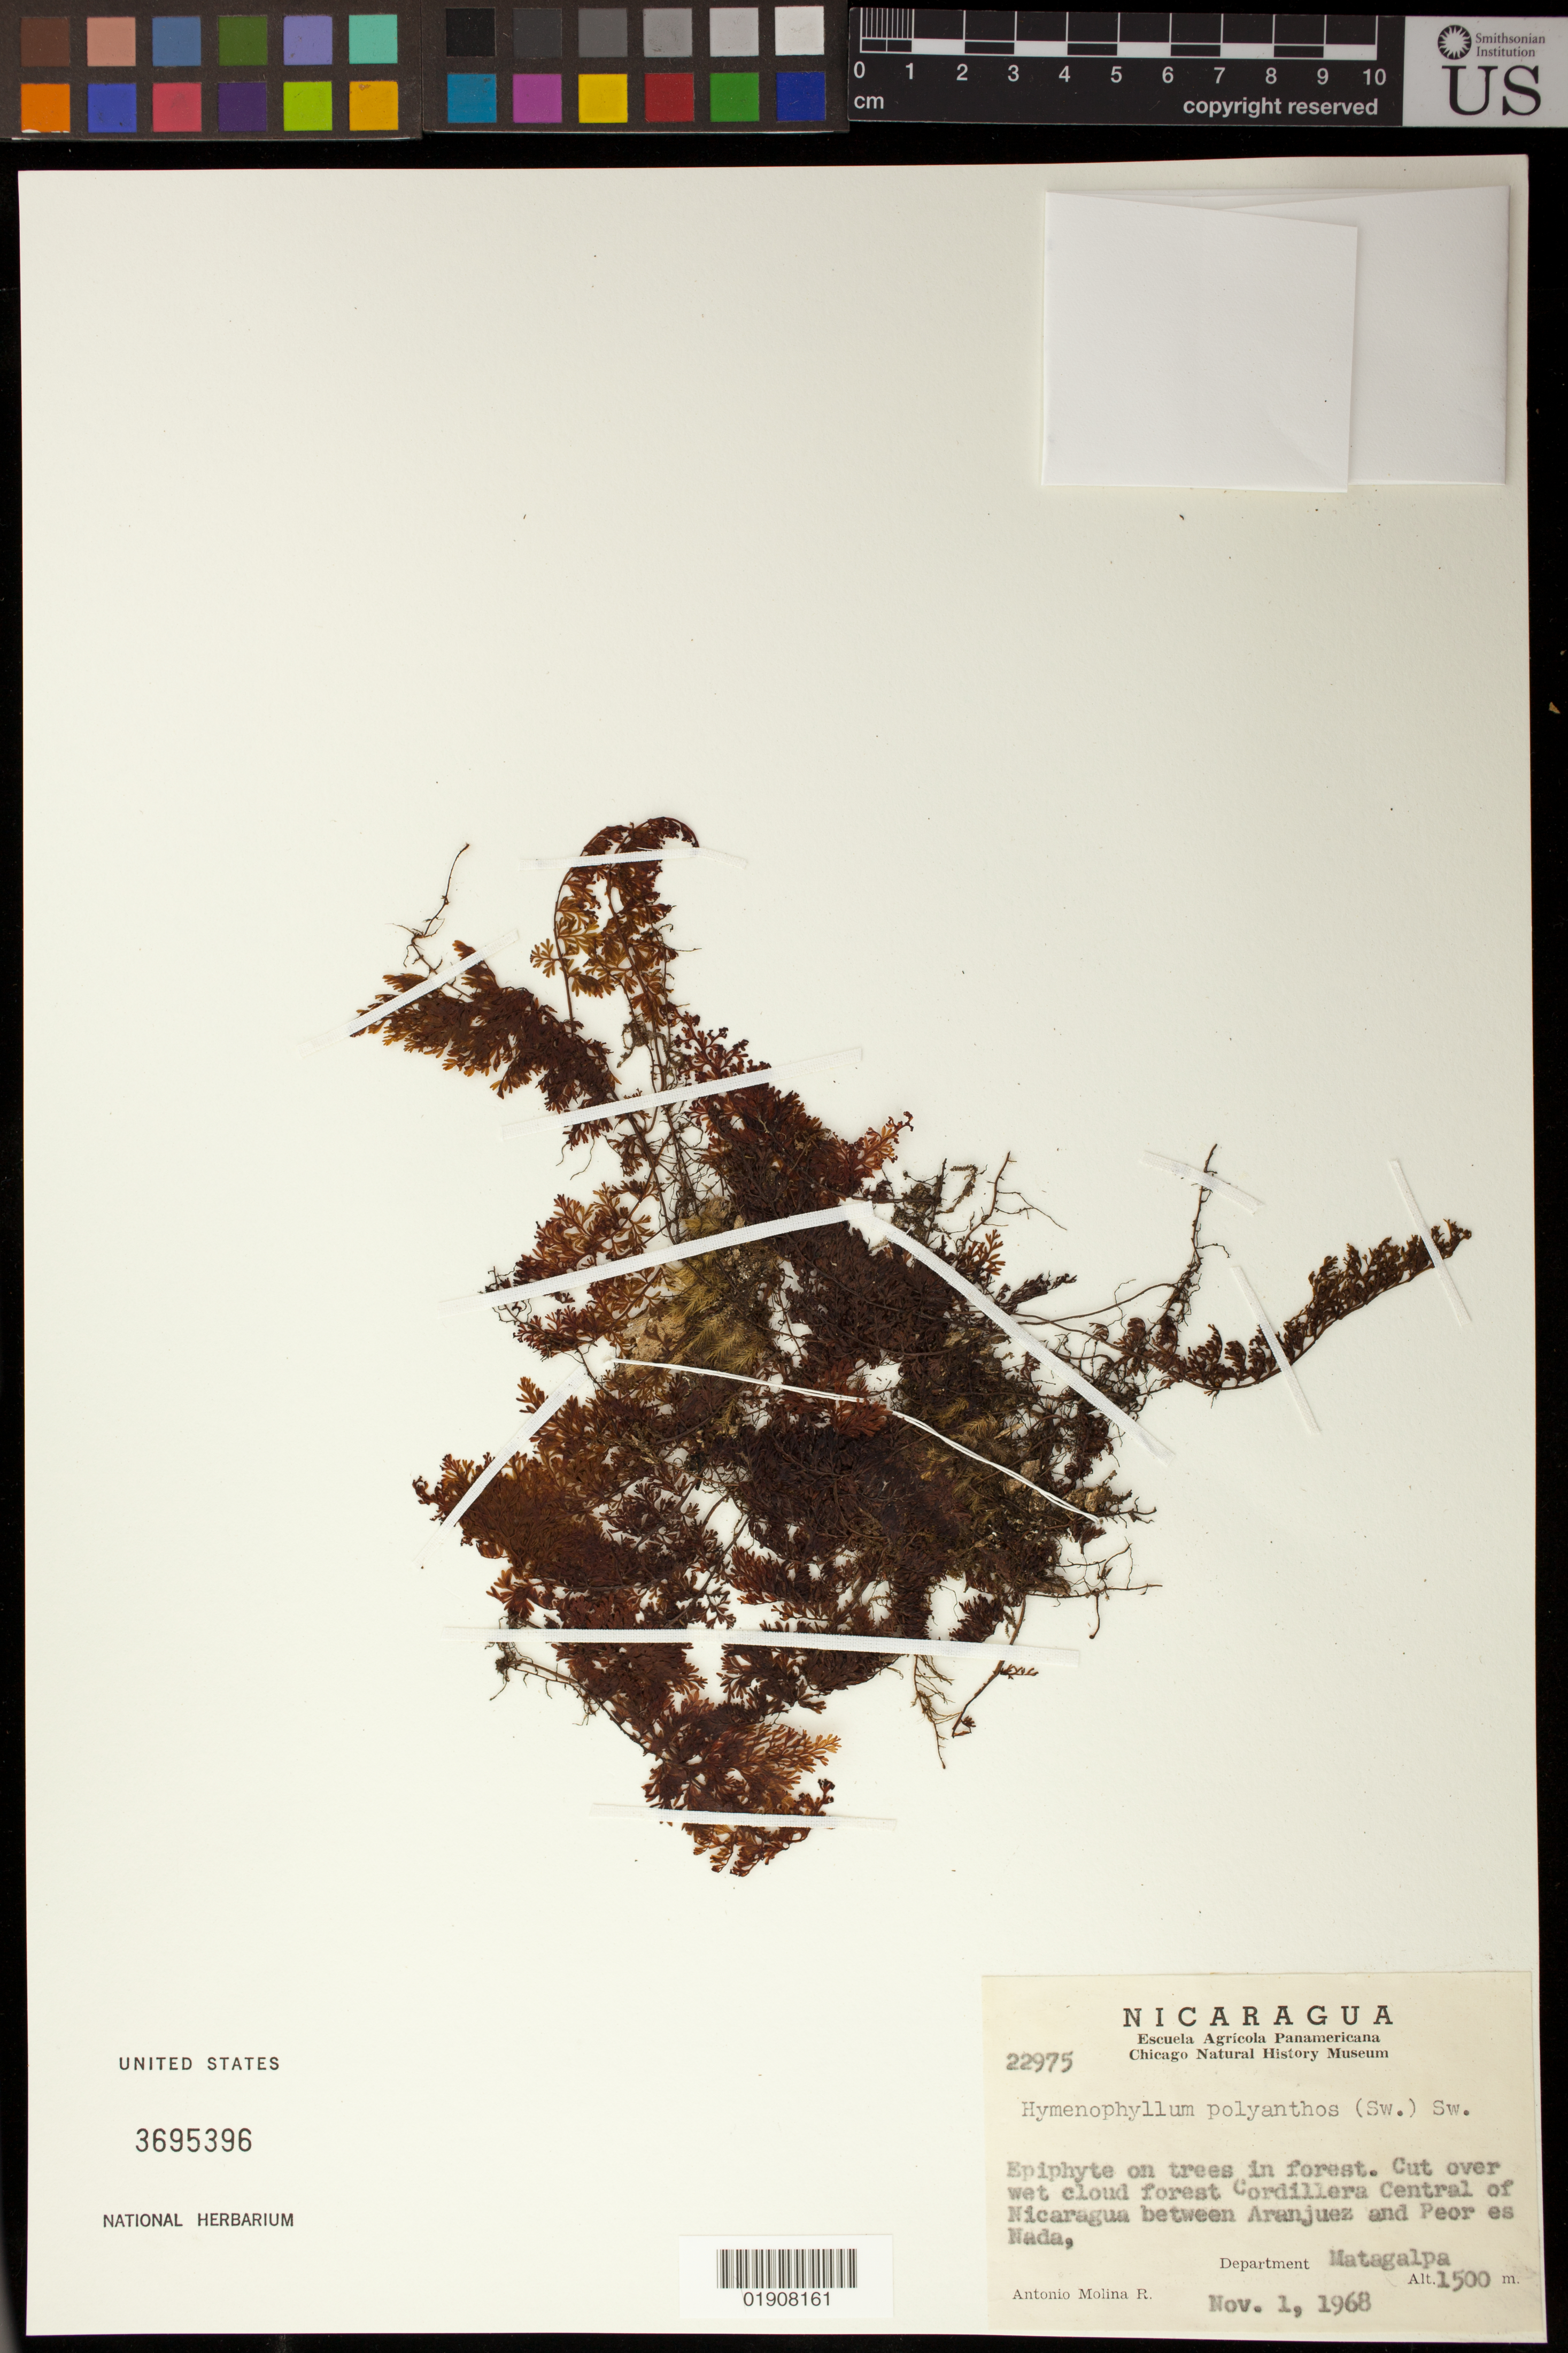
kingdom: Plantae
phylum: Tracheophyta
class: Polypodiopsida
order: Hymenophyllales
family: Hymenophyllaceae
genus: Hymenophyllum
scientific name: Hymenophyllum polyanthos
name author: (Sw.) Sw.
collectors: A. Molina R.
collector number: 22975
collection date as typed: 1 Nov 1968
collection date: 1968-11-01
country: Nicaragua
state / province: Matagalpa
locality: Cordillera Central, between Aranjuez and Peor es Nada.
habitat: Cut over wet cloud forest.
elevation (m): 1500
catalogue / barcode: US 3695396